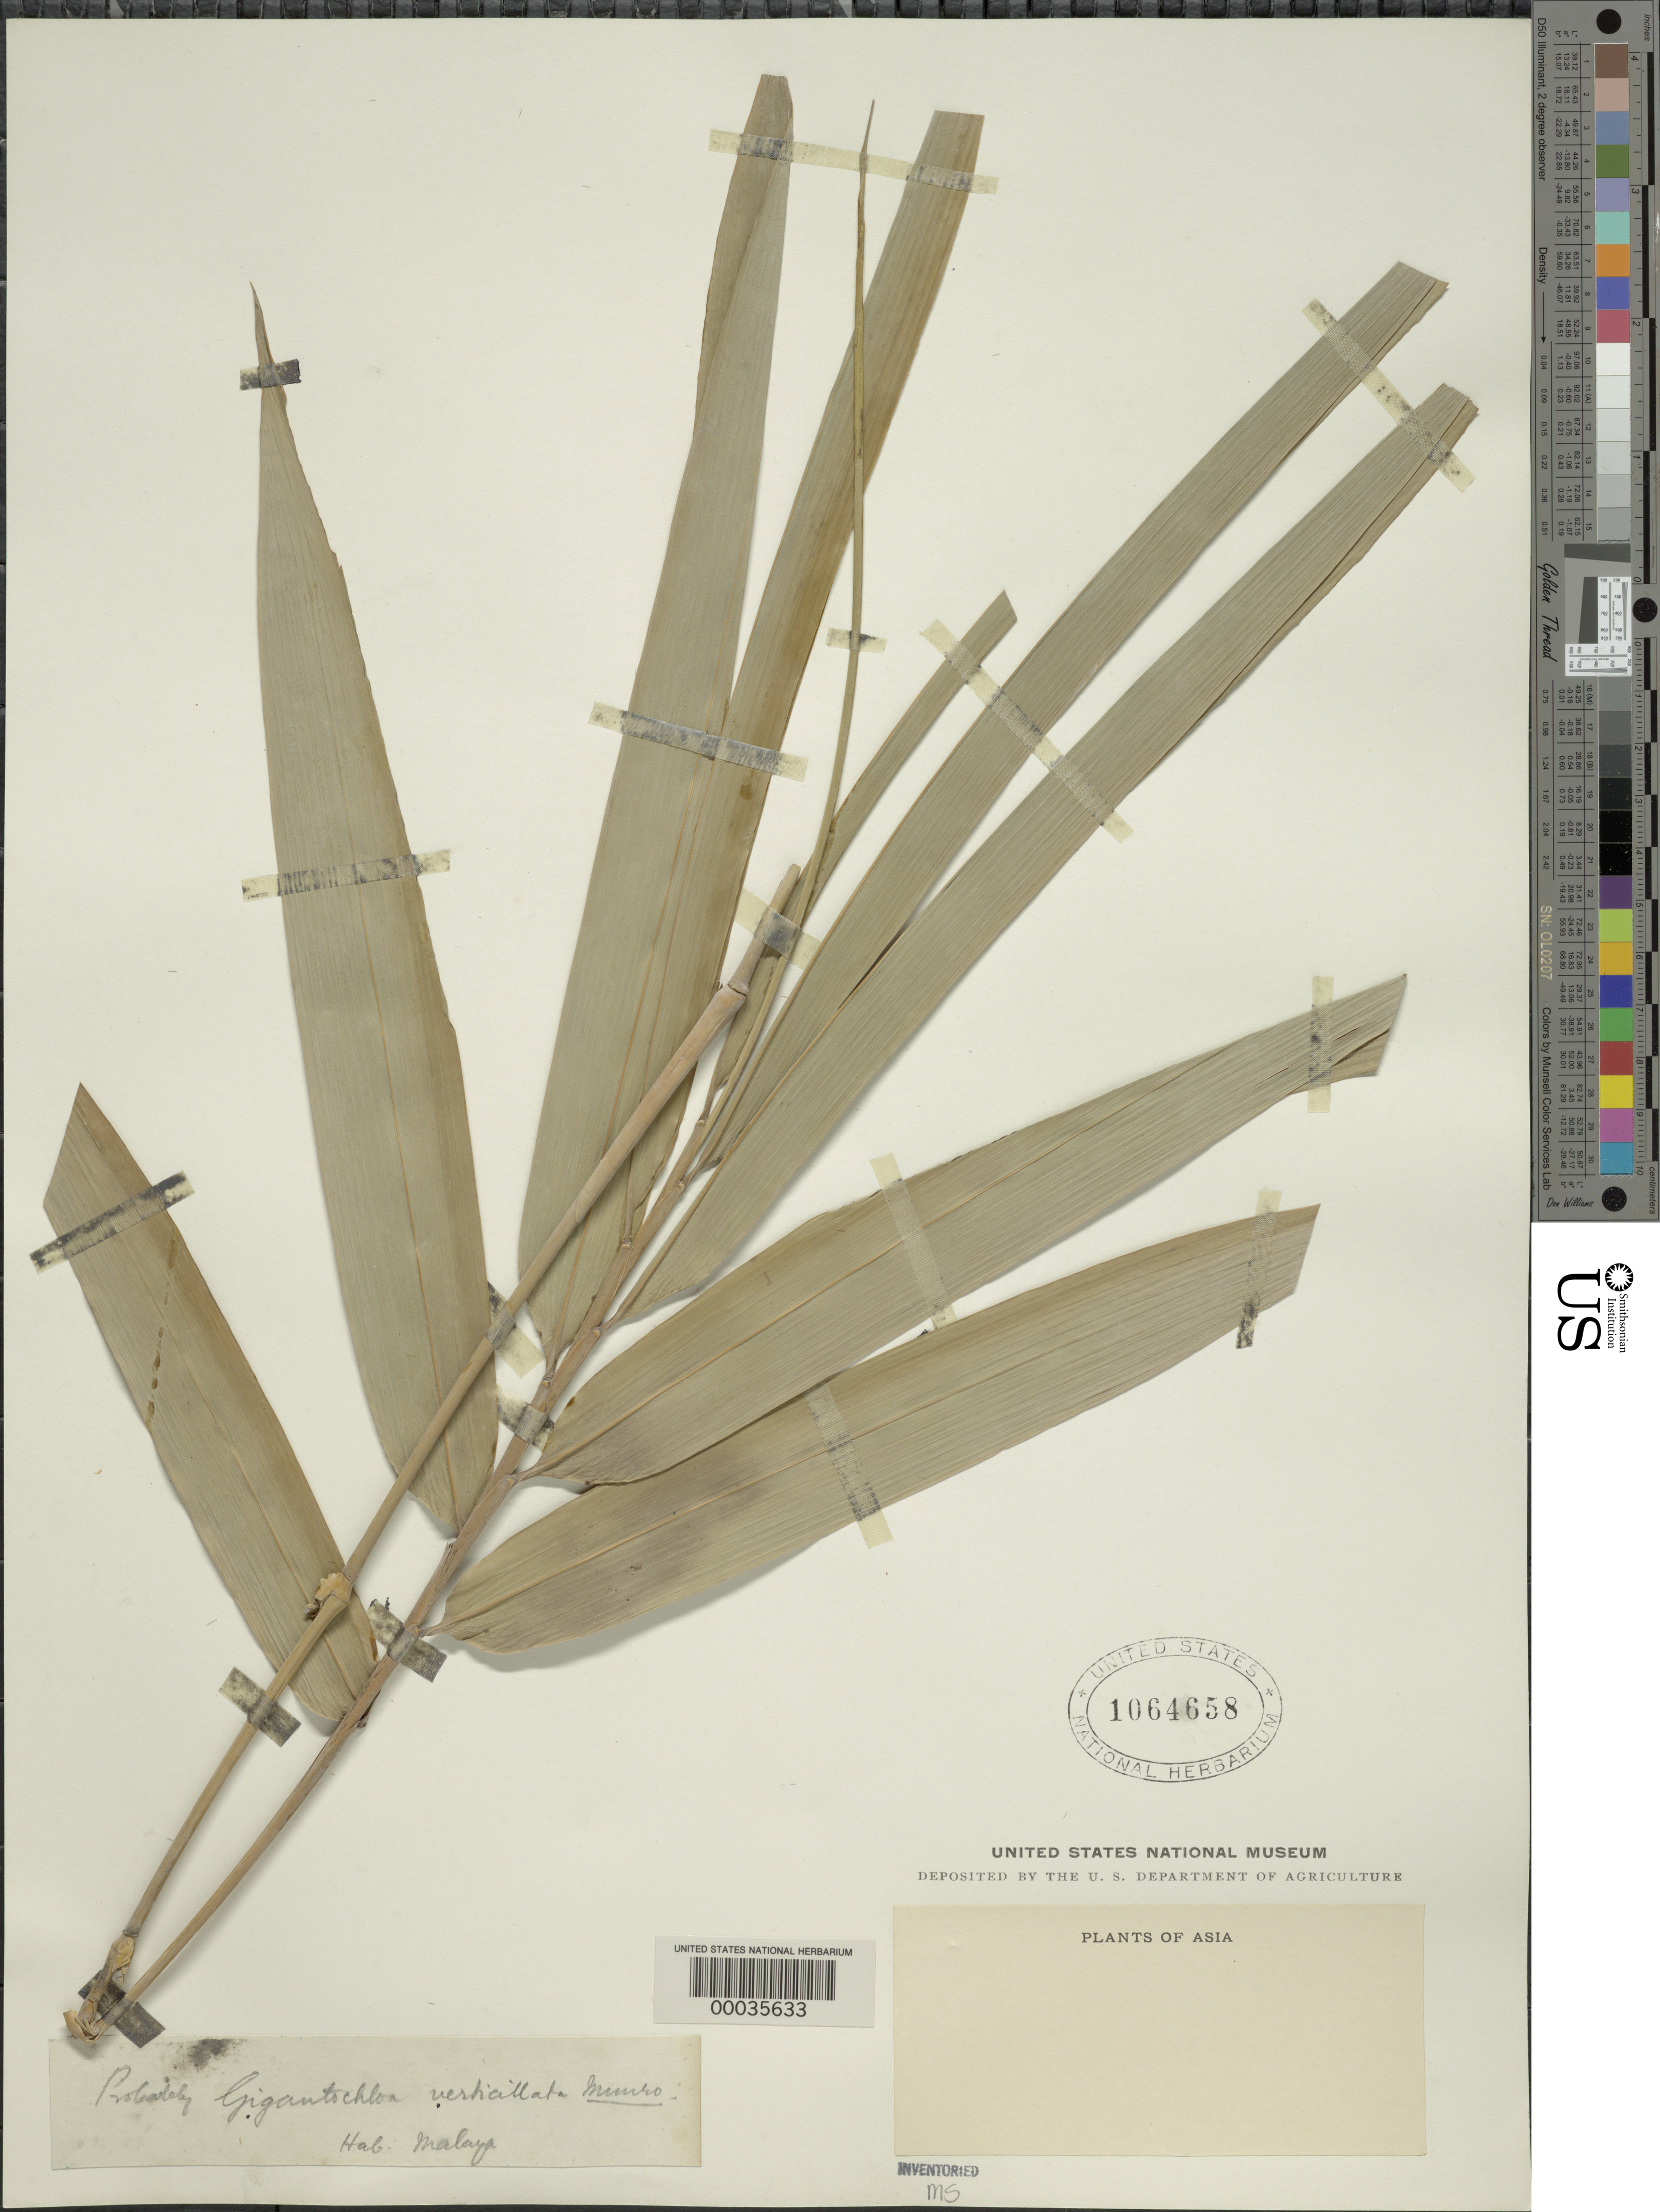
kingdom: Plantae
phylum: Tracheophyta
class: Liliopsida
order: Poales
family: Poaceae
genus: Dendrocalamus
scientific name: Dendrocalamus verticillata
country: Malaysia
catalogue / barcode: US 1064658